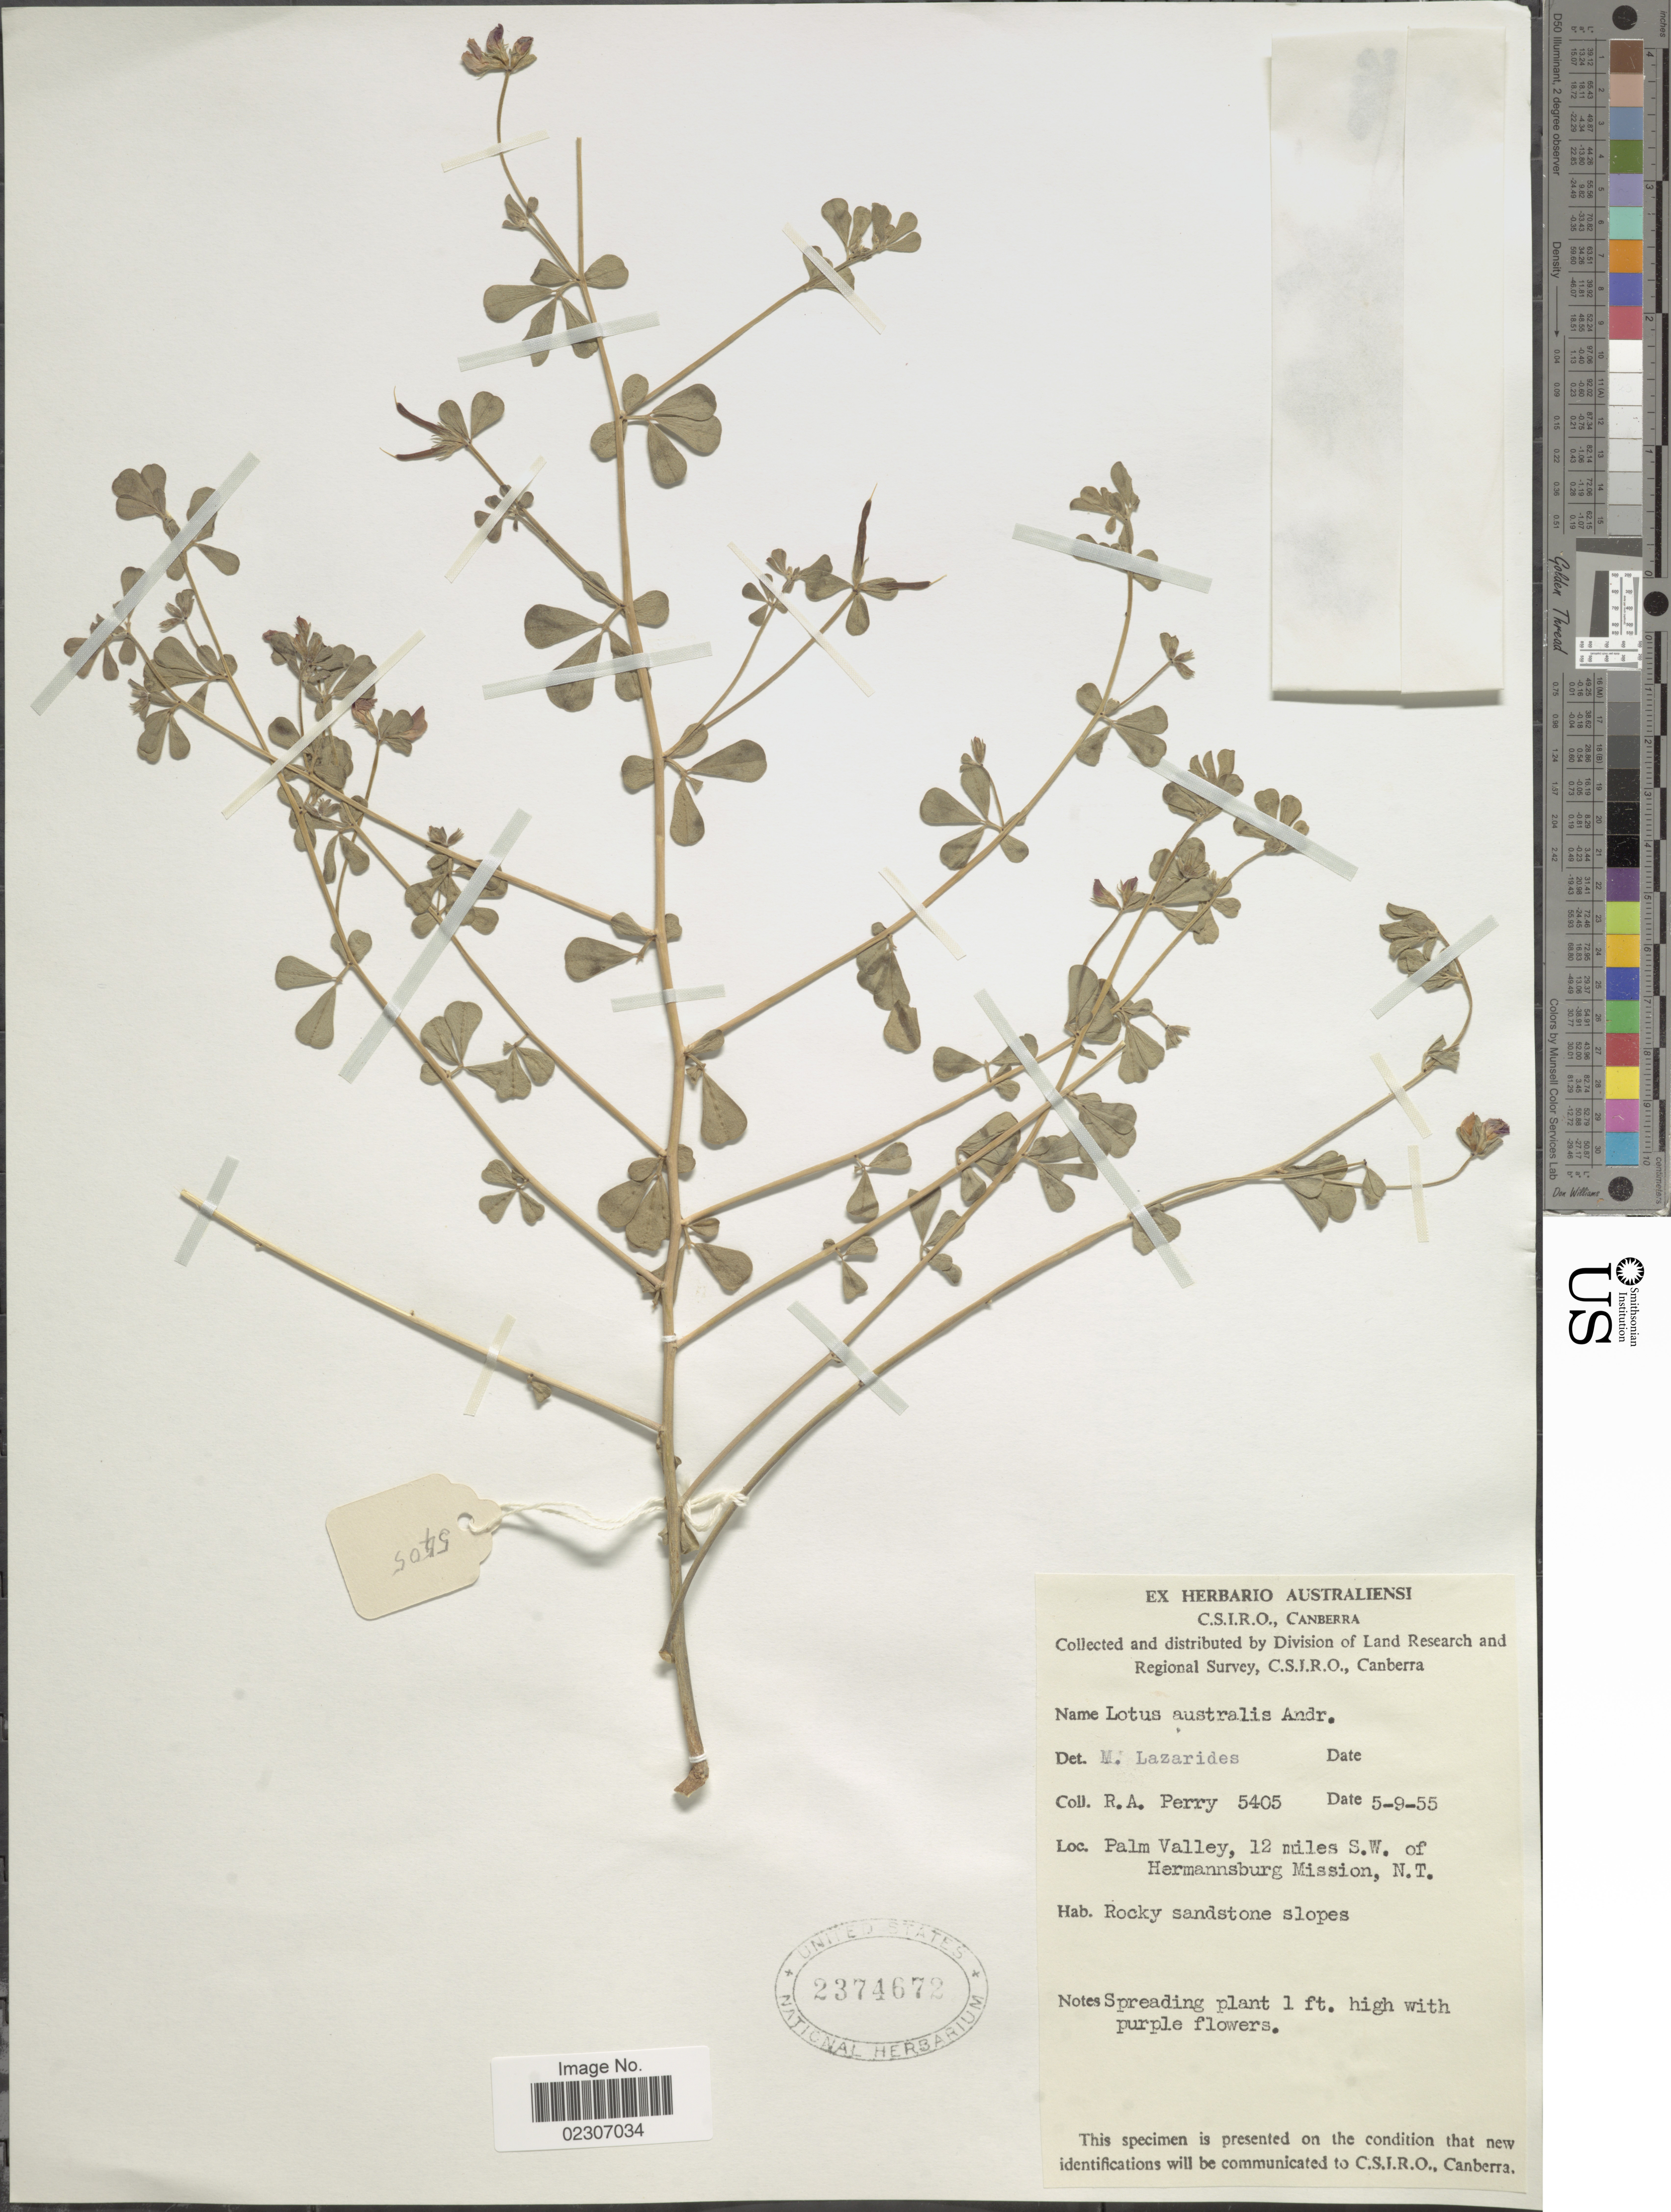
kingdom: Plantae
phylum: Tracheophyta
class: Magnoliopsida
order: Fabales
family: Fabaceae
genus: Lotus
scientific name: Lotus australis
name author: Andrews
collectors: Perry, R. A.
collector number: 5405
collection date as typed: Transcribed d/m/y: 5/9/55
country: Canada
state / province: Northwest Territories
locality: Palm Valley, 12 miles S.W. of Hermannsburg Mission, Rocky sandstone slopes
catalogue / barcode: US 2374672